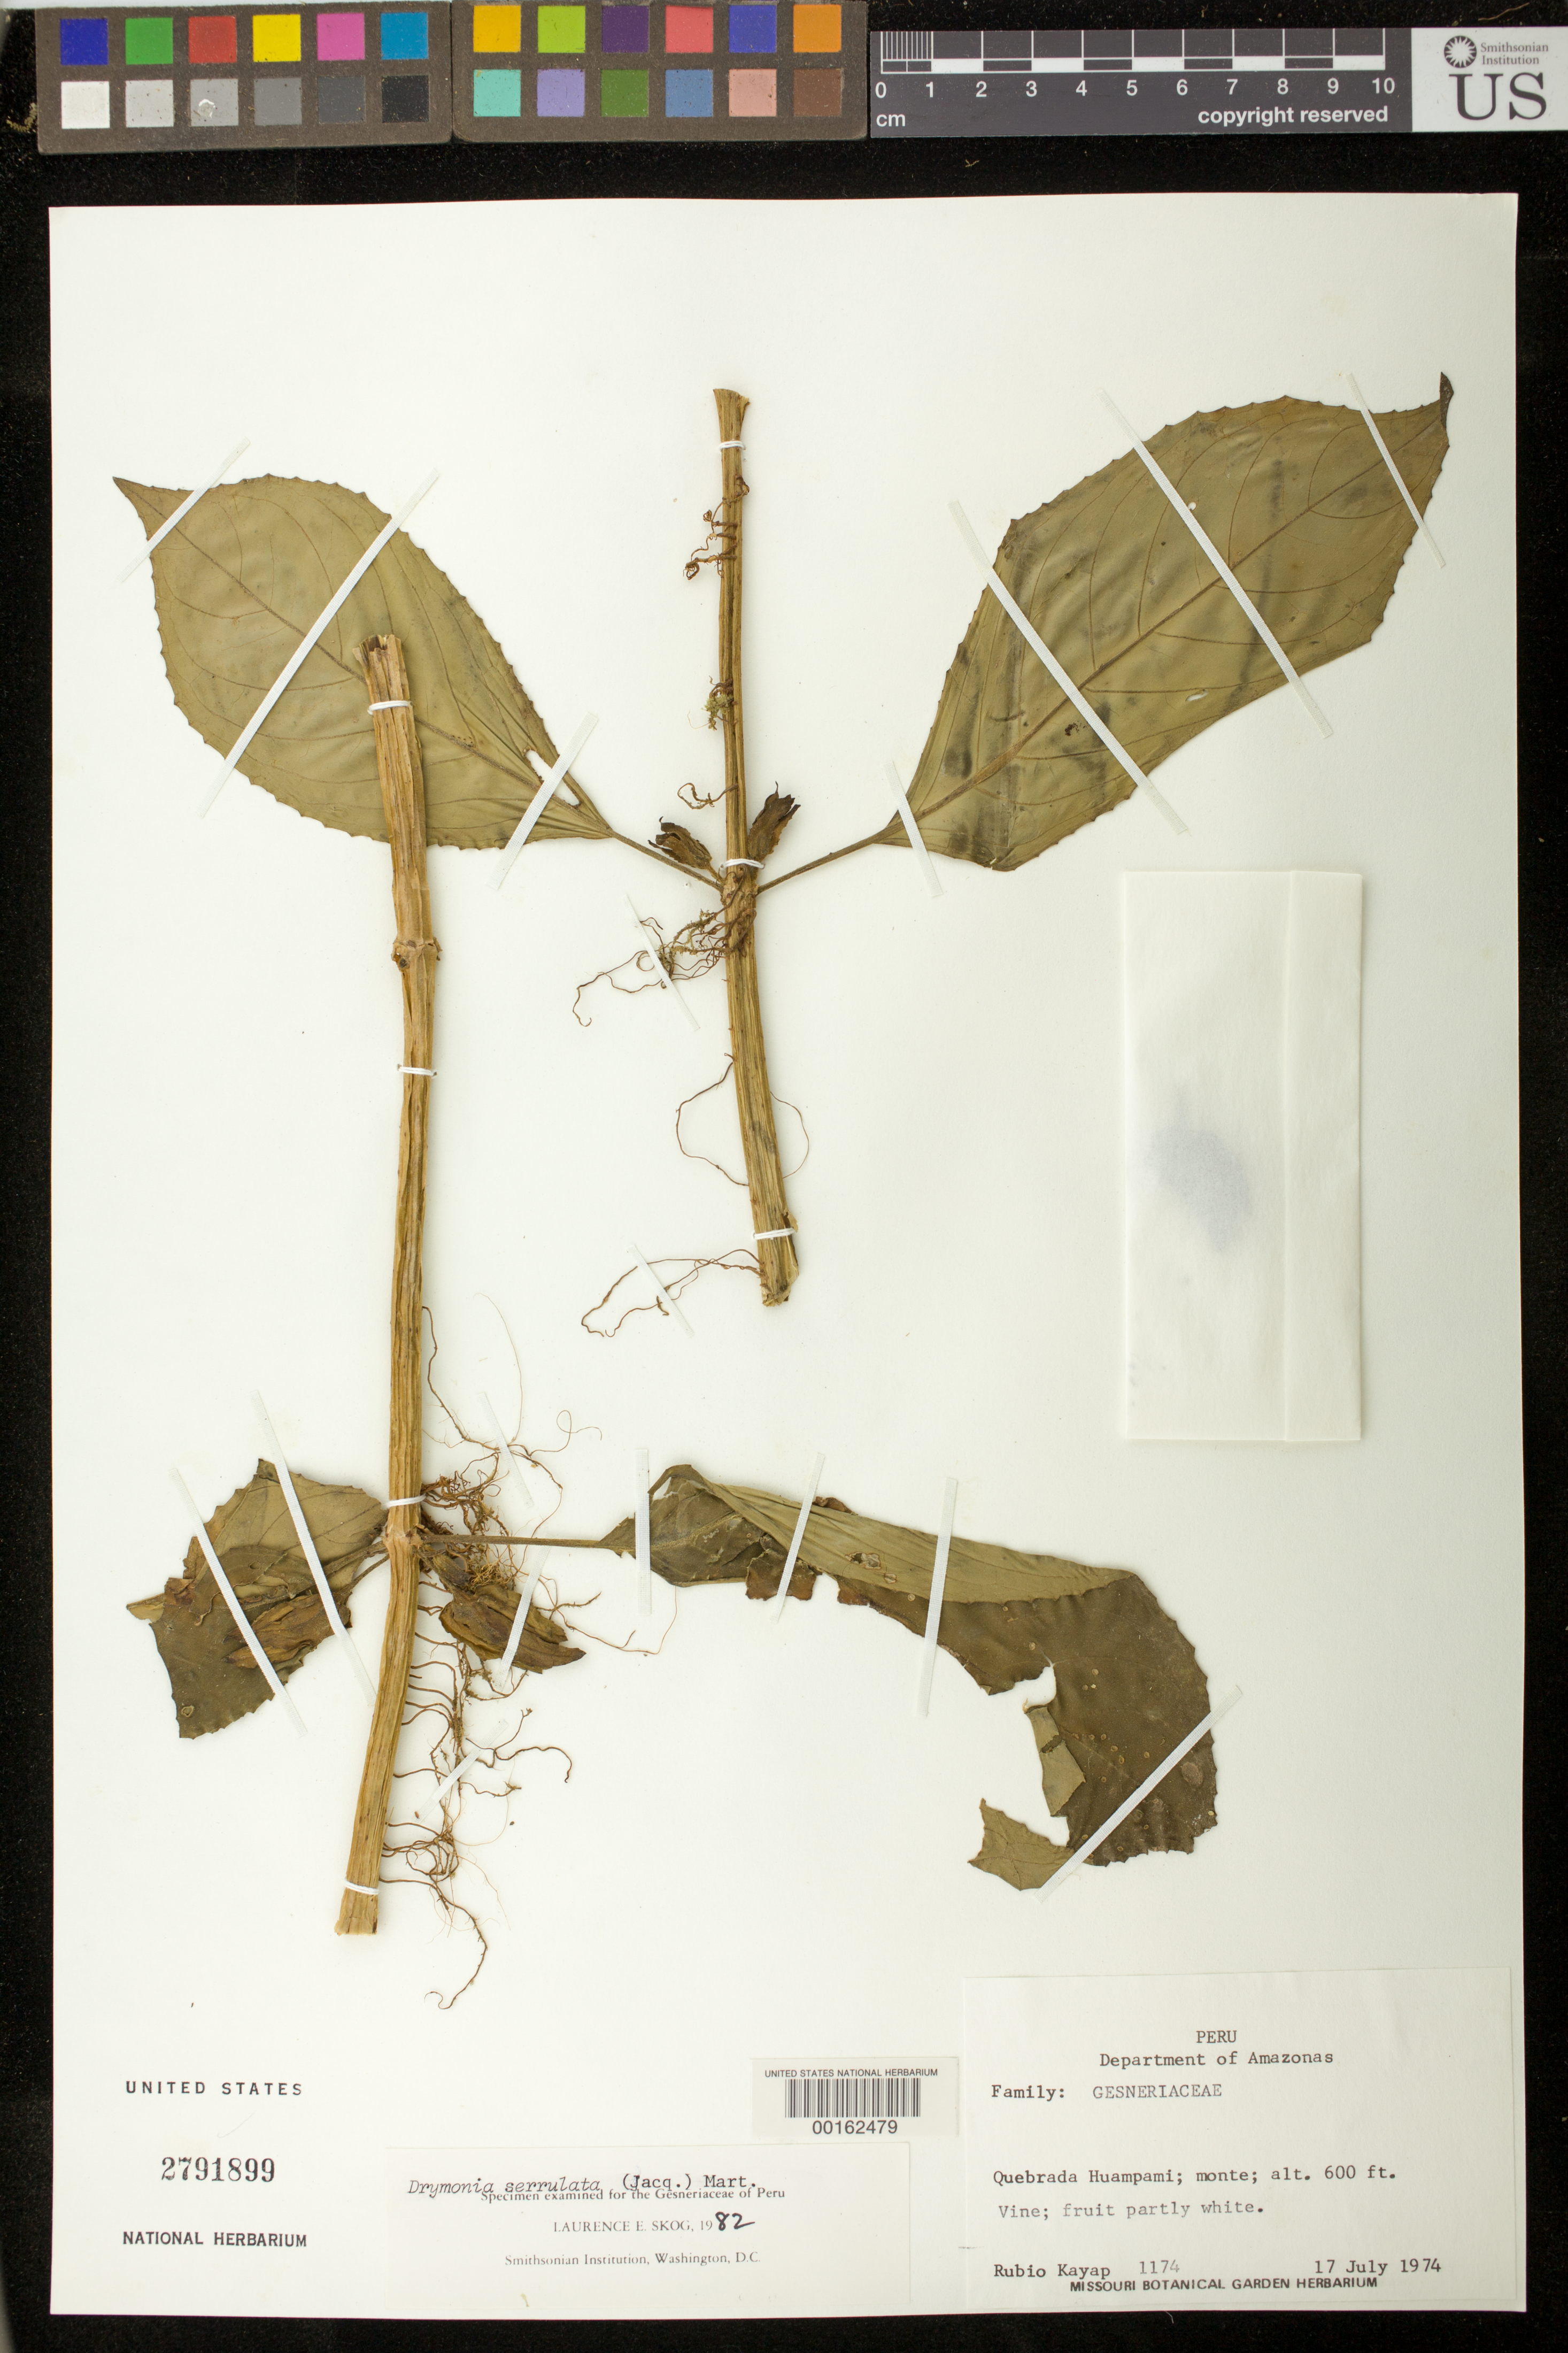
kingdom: Plantae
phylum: Tracheophyta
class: Magnoliopsida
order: Lamiales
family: Gesneriaceae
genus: Drymonia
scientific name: Drymonia serrulata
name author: (Jacq.) Mart.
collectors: R. Kayap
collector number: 1174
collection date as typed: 17 Jul 1974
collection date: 1974-07-17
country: Peru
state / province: Amazonas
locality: Quebrada Huampami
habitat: Forest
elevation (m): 183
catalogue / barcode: US 2791899